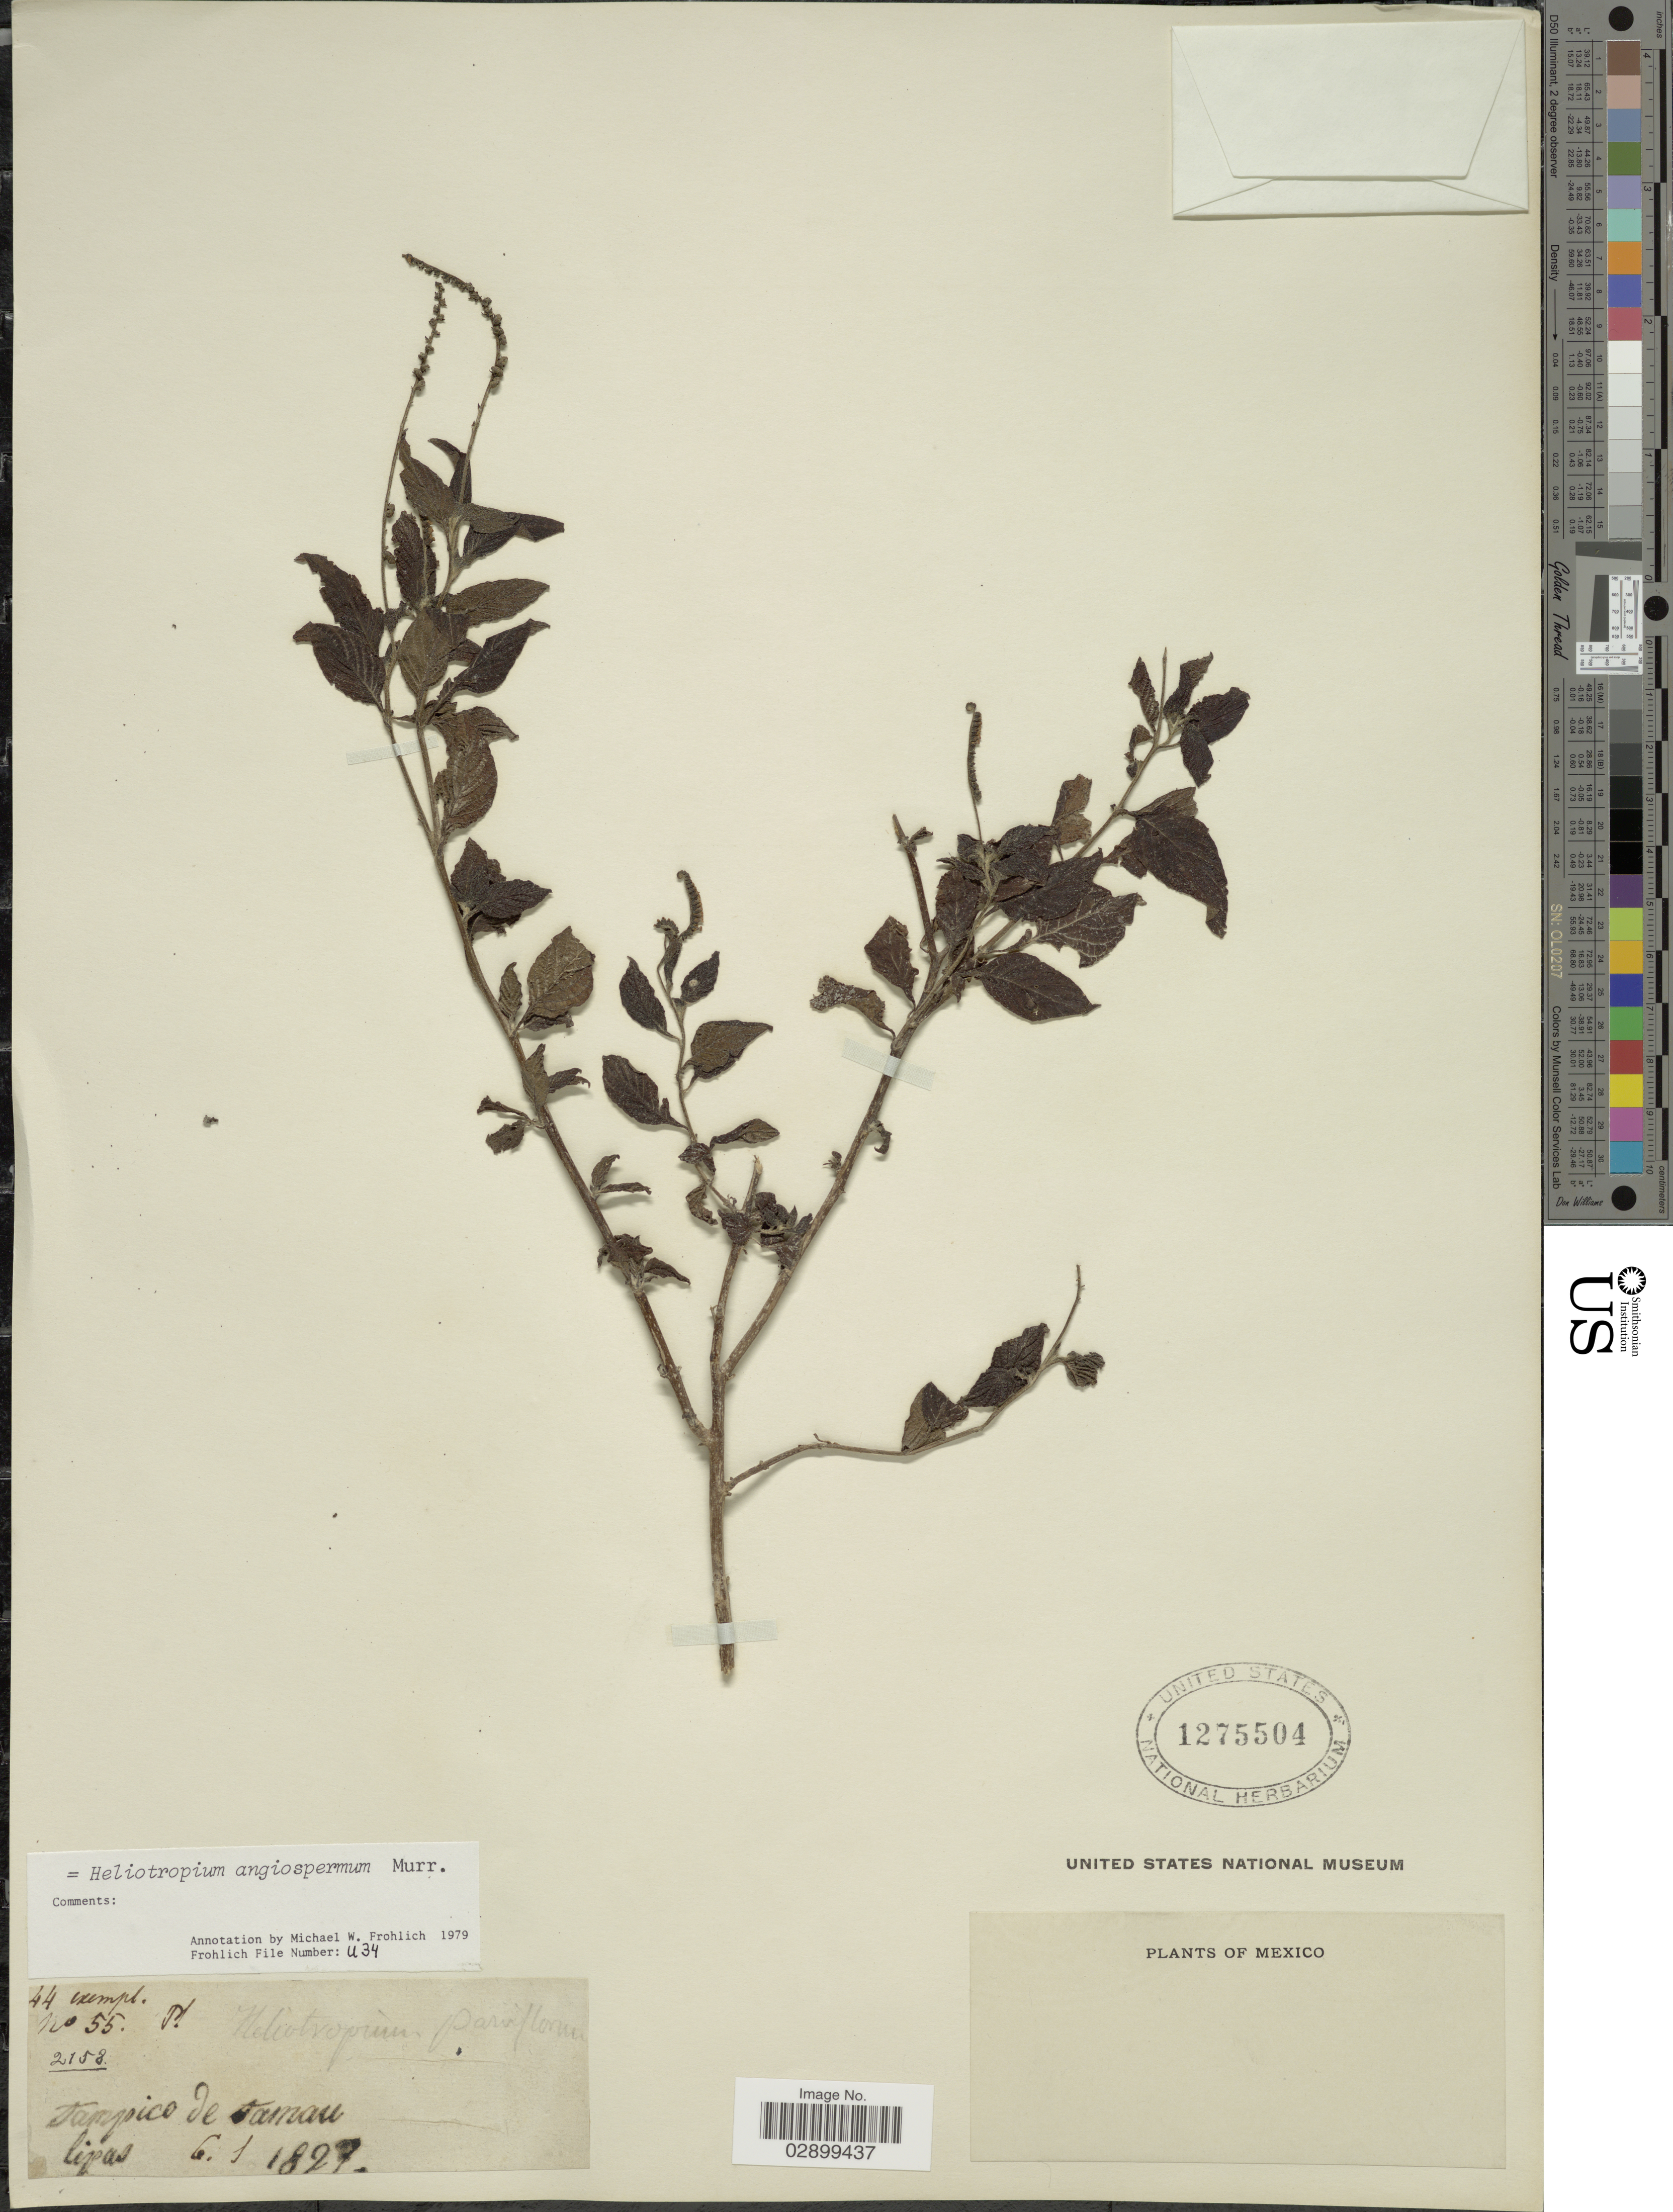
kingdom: Plantae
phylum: Tracheophyta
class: Magnoliopsida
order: Boraginales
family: Heliotropiaceae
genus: Heliotropium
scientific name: Heliotropium angiospermum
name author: Murray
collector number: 55/2158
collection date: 1827-01-06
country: Mexico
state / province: Tamaulipas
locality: Tampico de tamau.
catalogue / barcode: US 1275504